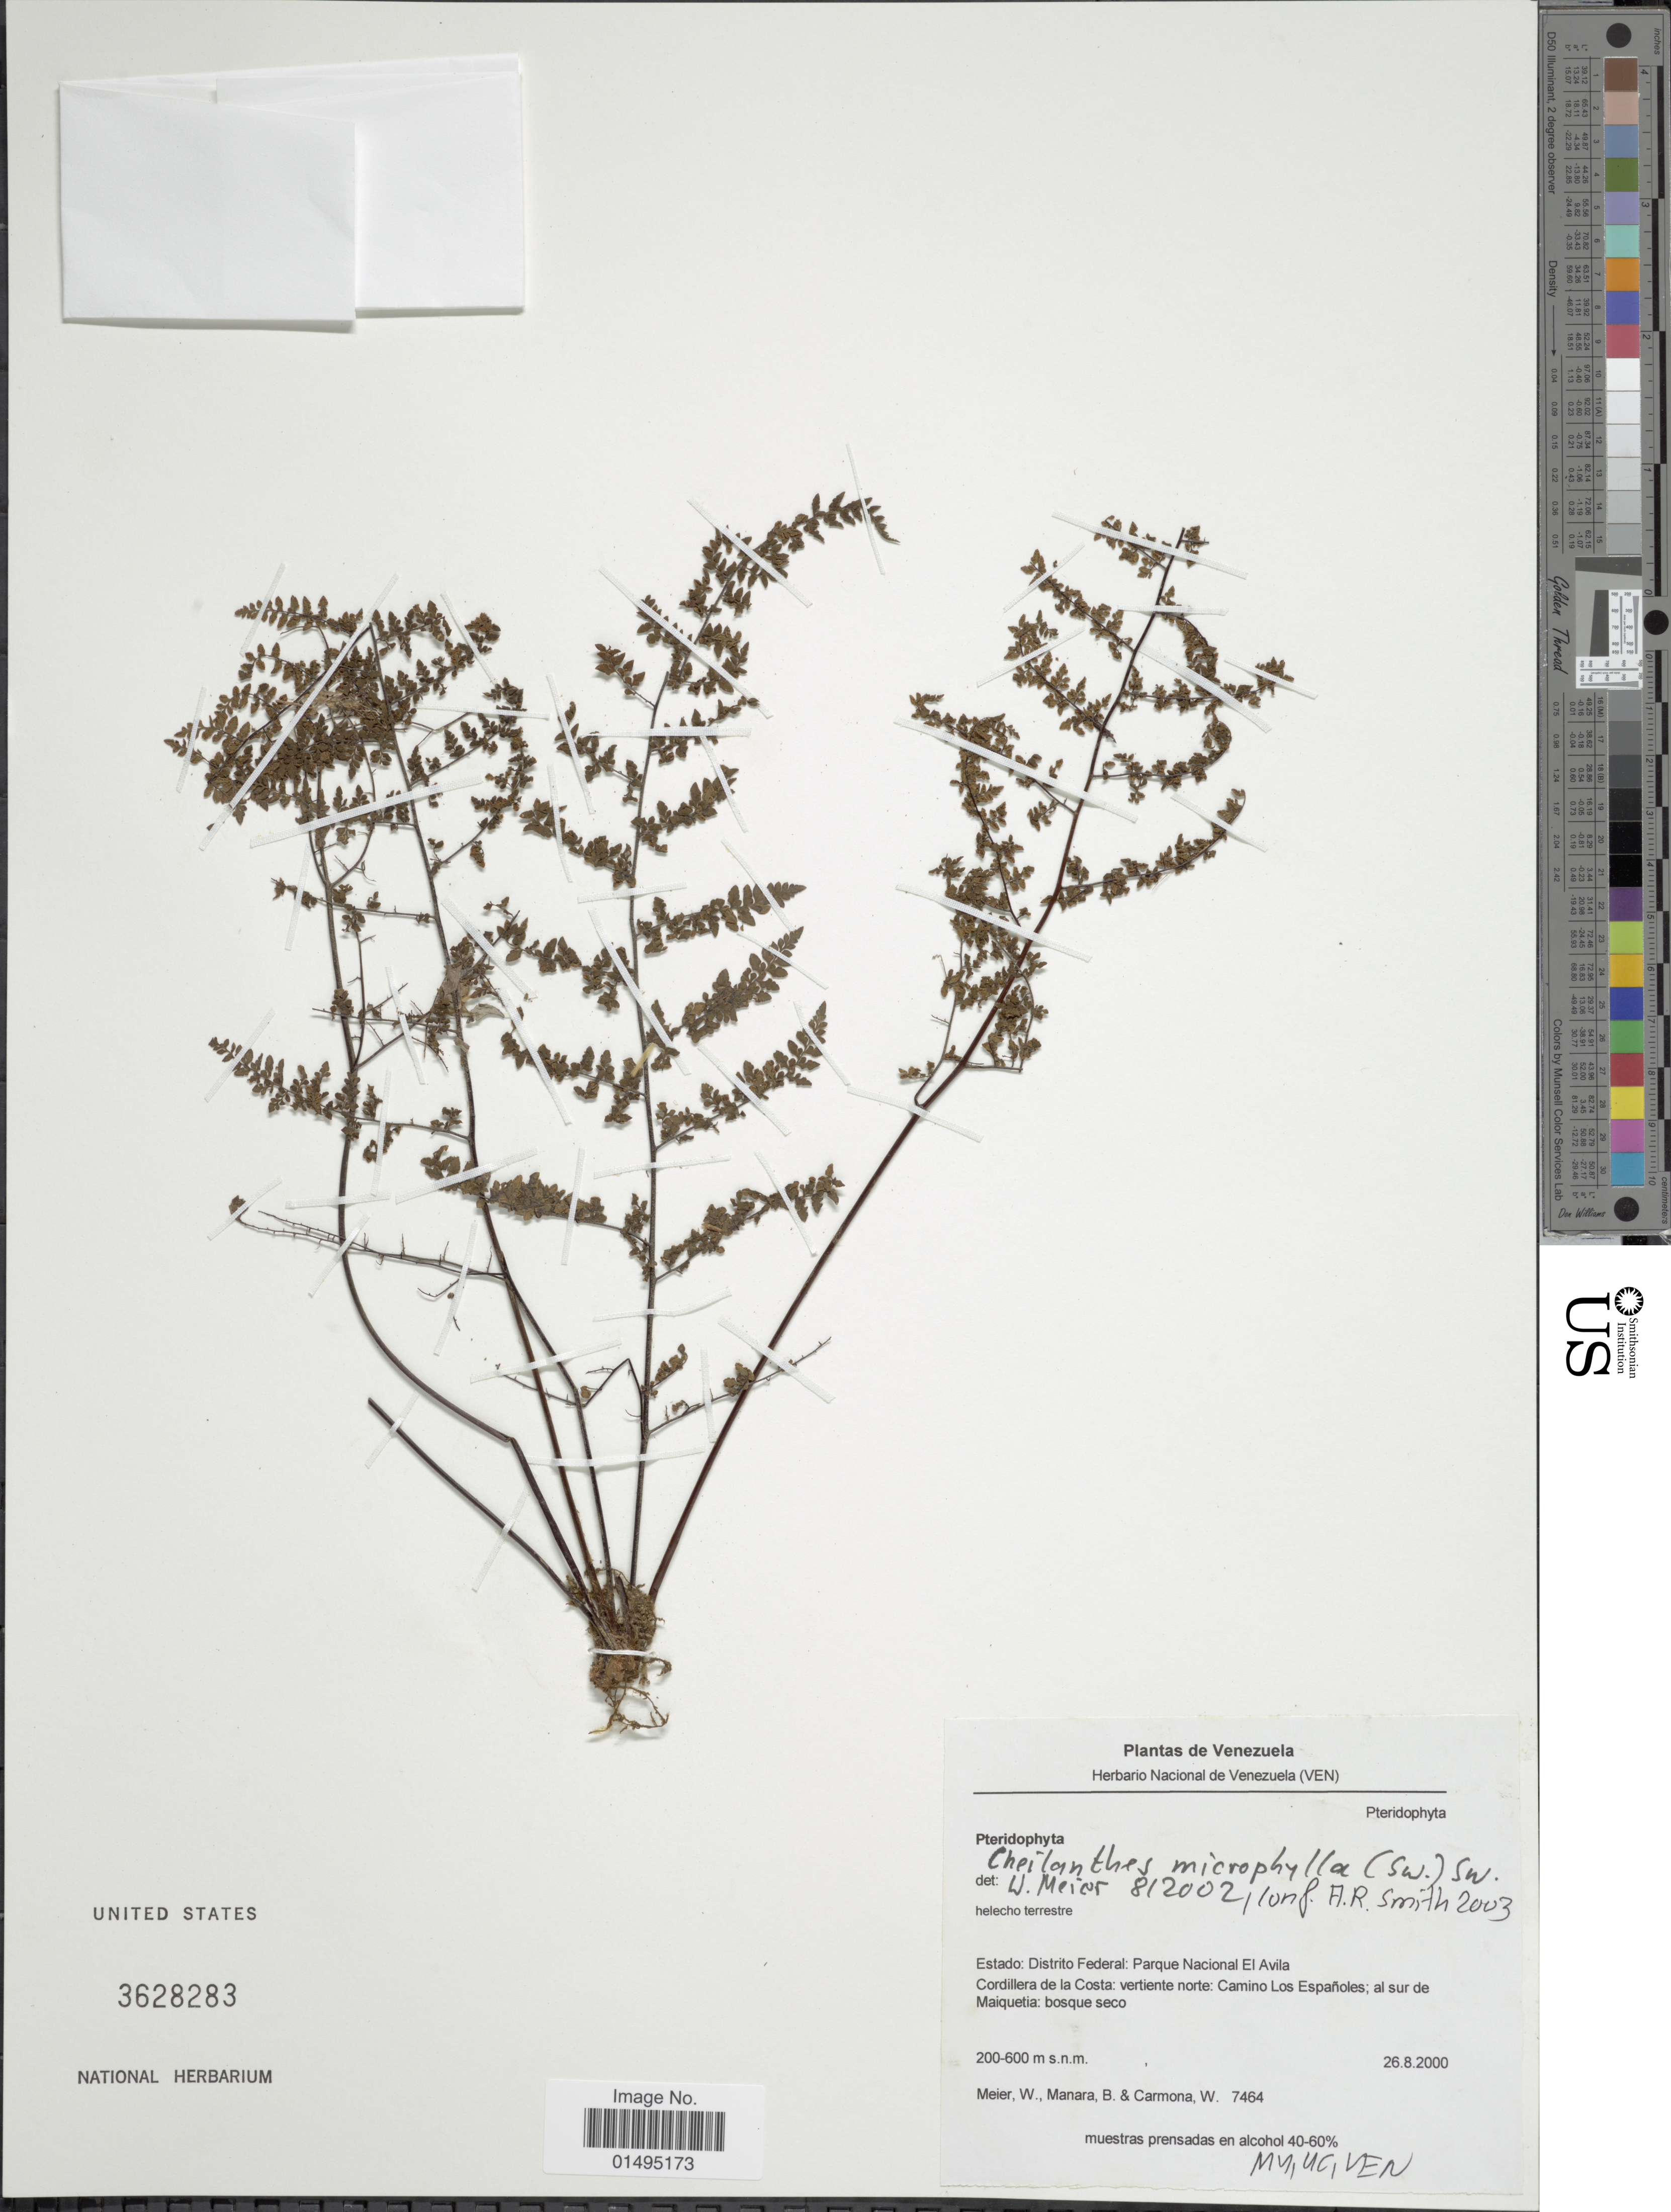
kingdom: Plantae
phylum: Tracheophyta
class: Polypodiopsida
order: Polypodiales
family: Pteridaceae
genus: Myriopteris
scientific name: Myriopteris microphylla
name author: (Sw.) Grusz & Windham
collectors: W. Meier, B. Manara & W. Carmona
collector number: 7464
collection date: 2000-08-26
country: Venezuela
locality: Estado: Distrito Federal: Parque Nacional El Avilla, Cordillera de la Costa: vertiente norte: Camino Los Espanoles; al sur de Maiquetia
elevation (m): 200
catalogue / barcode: US 3628283